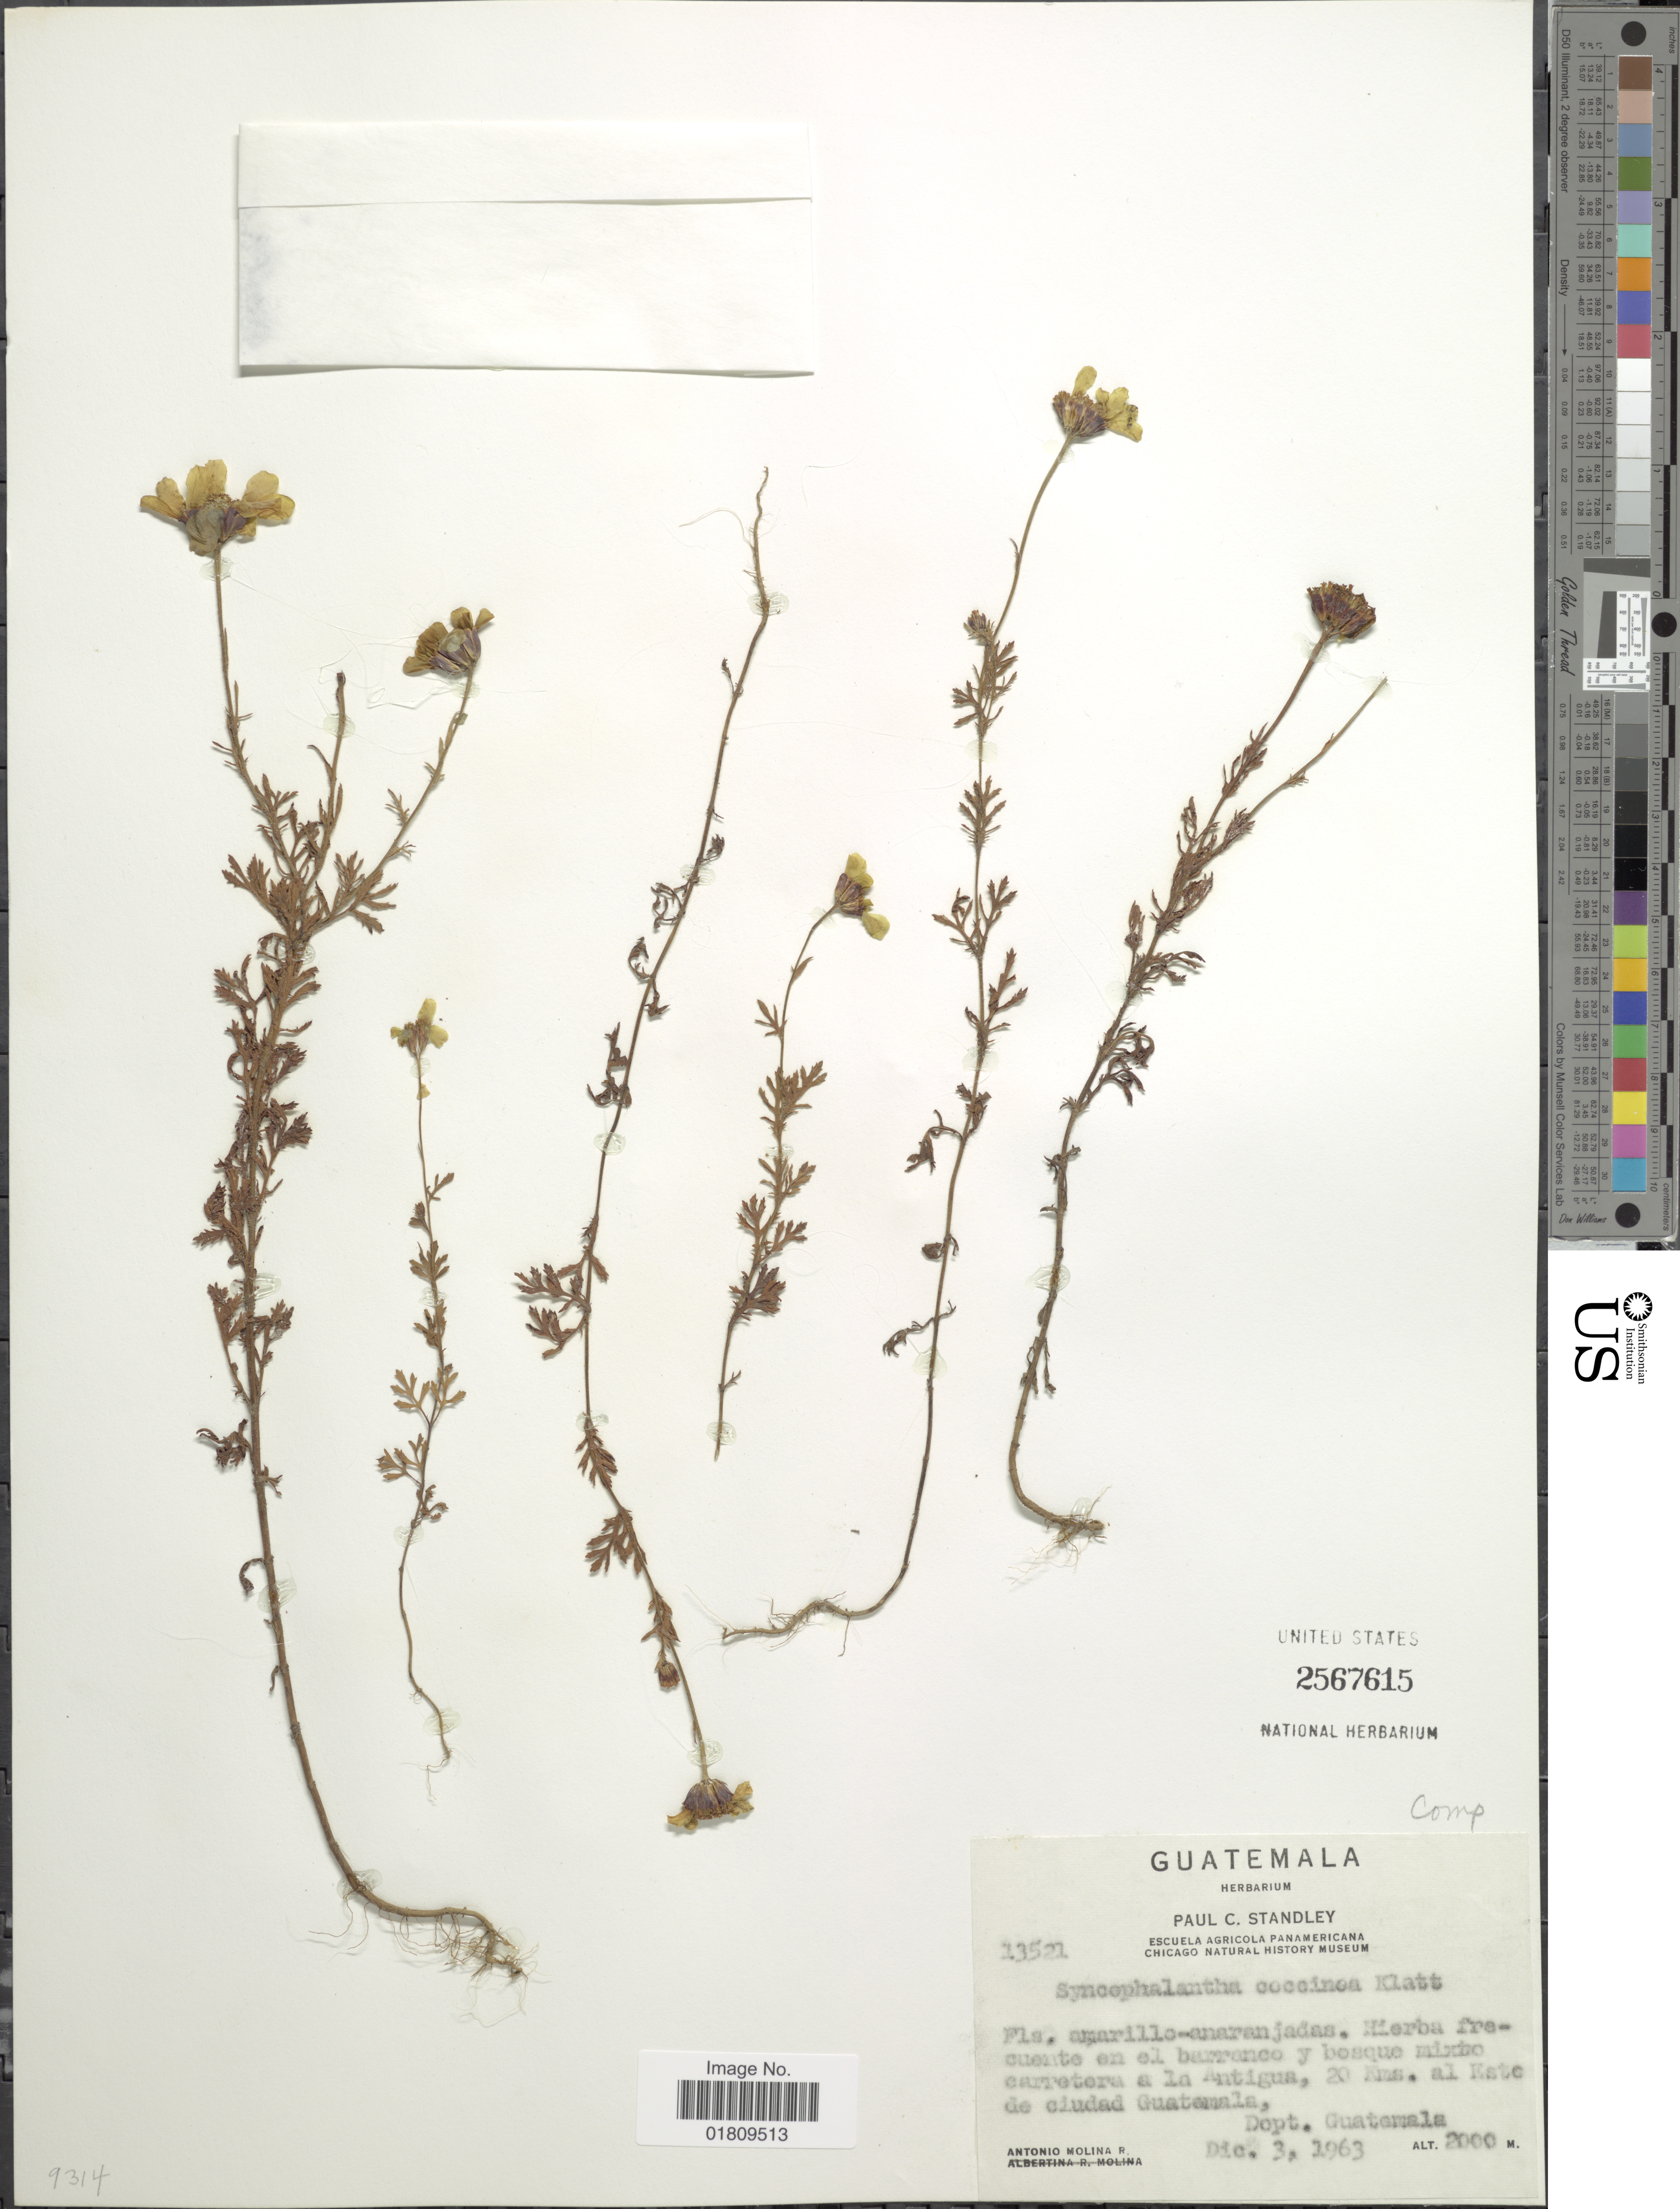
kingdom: Plantae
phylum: Tracheophyta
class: Magnoliopsida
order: Asterales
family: Asteraceae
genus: Dyssodia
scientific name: Dyssodia decipiens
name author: (Bartl.) M.C. Johnst. ex M.C. Johnst. & B.L. Turner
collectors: A. Molina R.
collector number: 13521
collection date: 1963-12-03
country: Guatemala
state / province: Guatemala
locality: Frequente en el barranco y bosque mixto carretera a la Antigua, 20 kms. al Este de ciudad Guatemala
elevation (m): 2000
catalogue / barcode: US 2567615